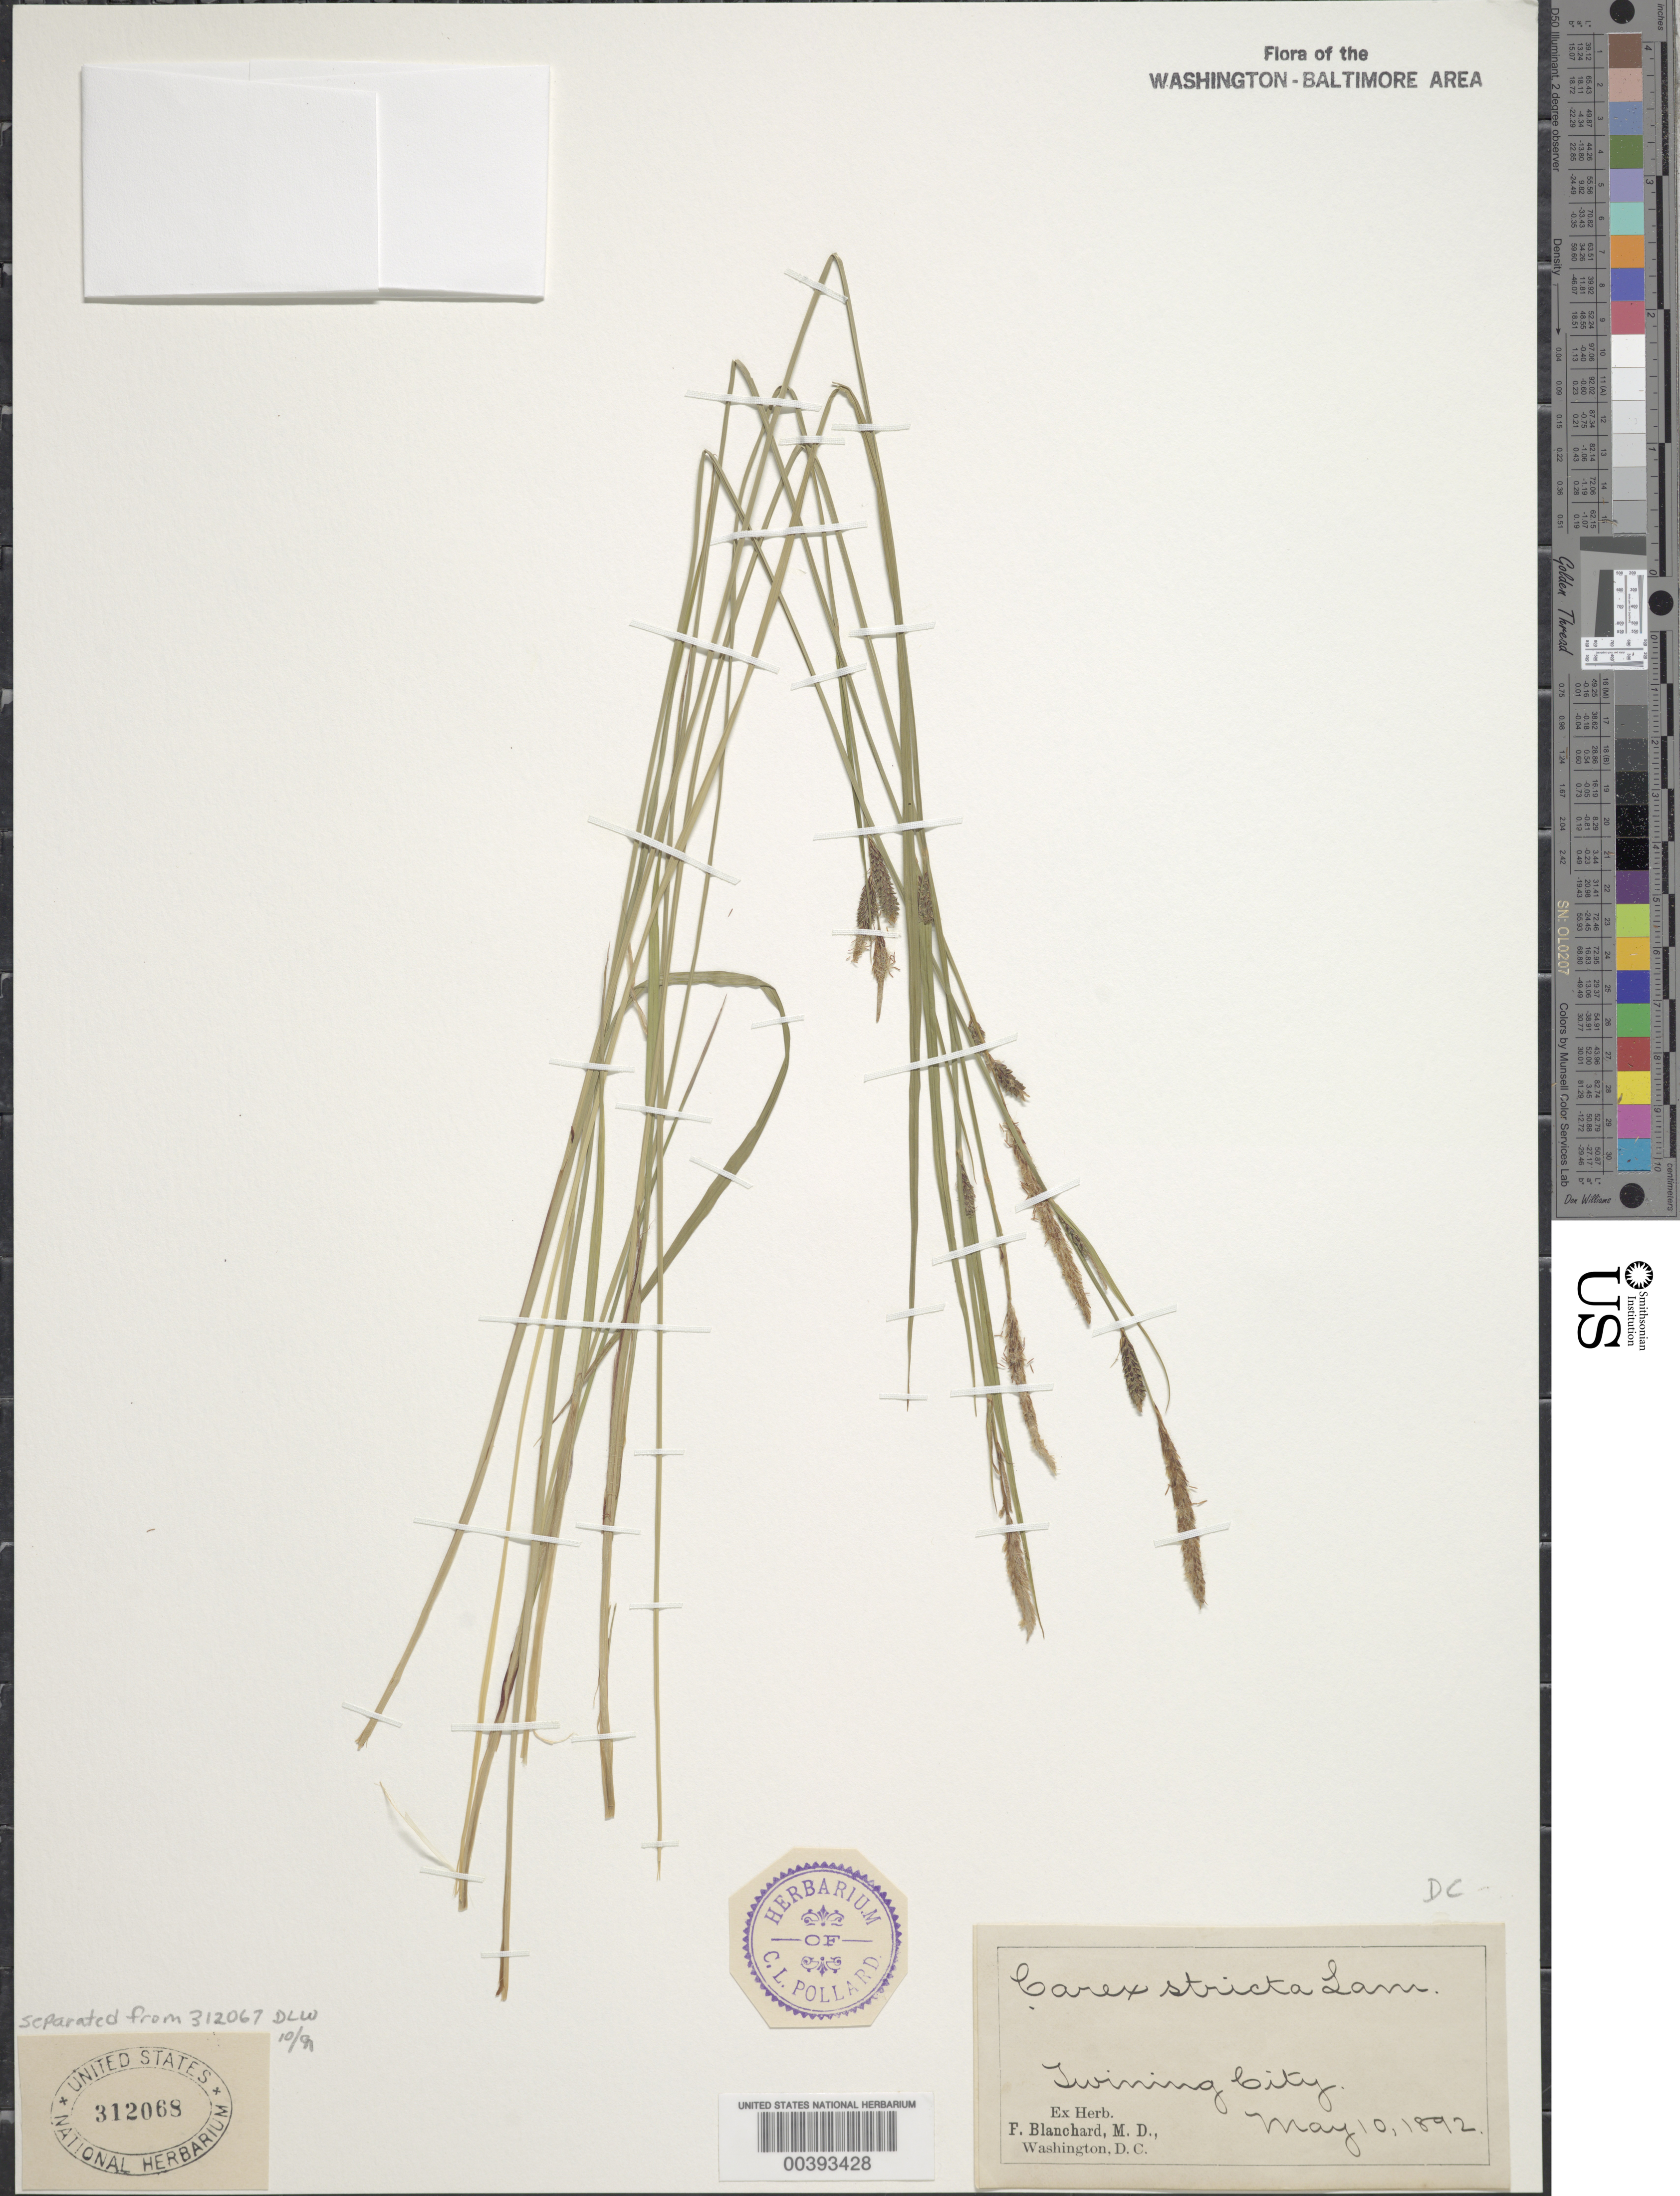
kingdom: Plantae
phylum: Tracheophyta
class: Liliopsida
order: Poales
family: Cyperaceae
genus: Carex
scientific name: Carex stricta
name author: Lam.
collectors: F. Blanchard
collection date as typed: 10 May 1892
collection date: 1892-05-10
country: United States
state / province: District of Columbia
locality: Twining City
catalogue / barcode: US 312068